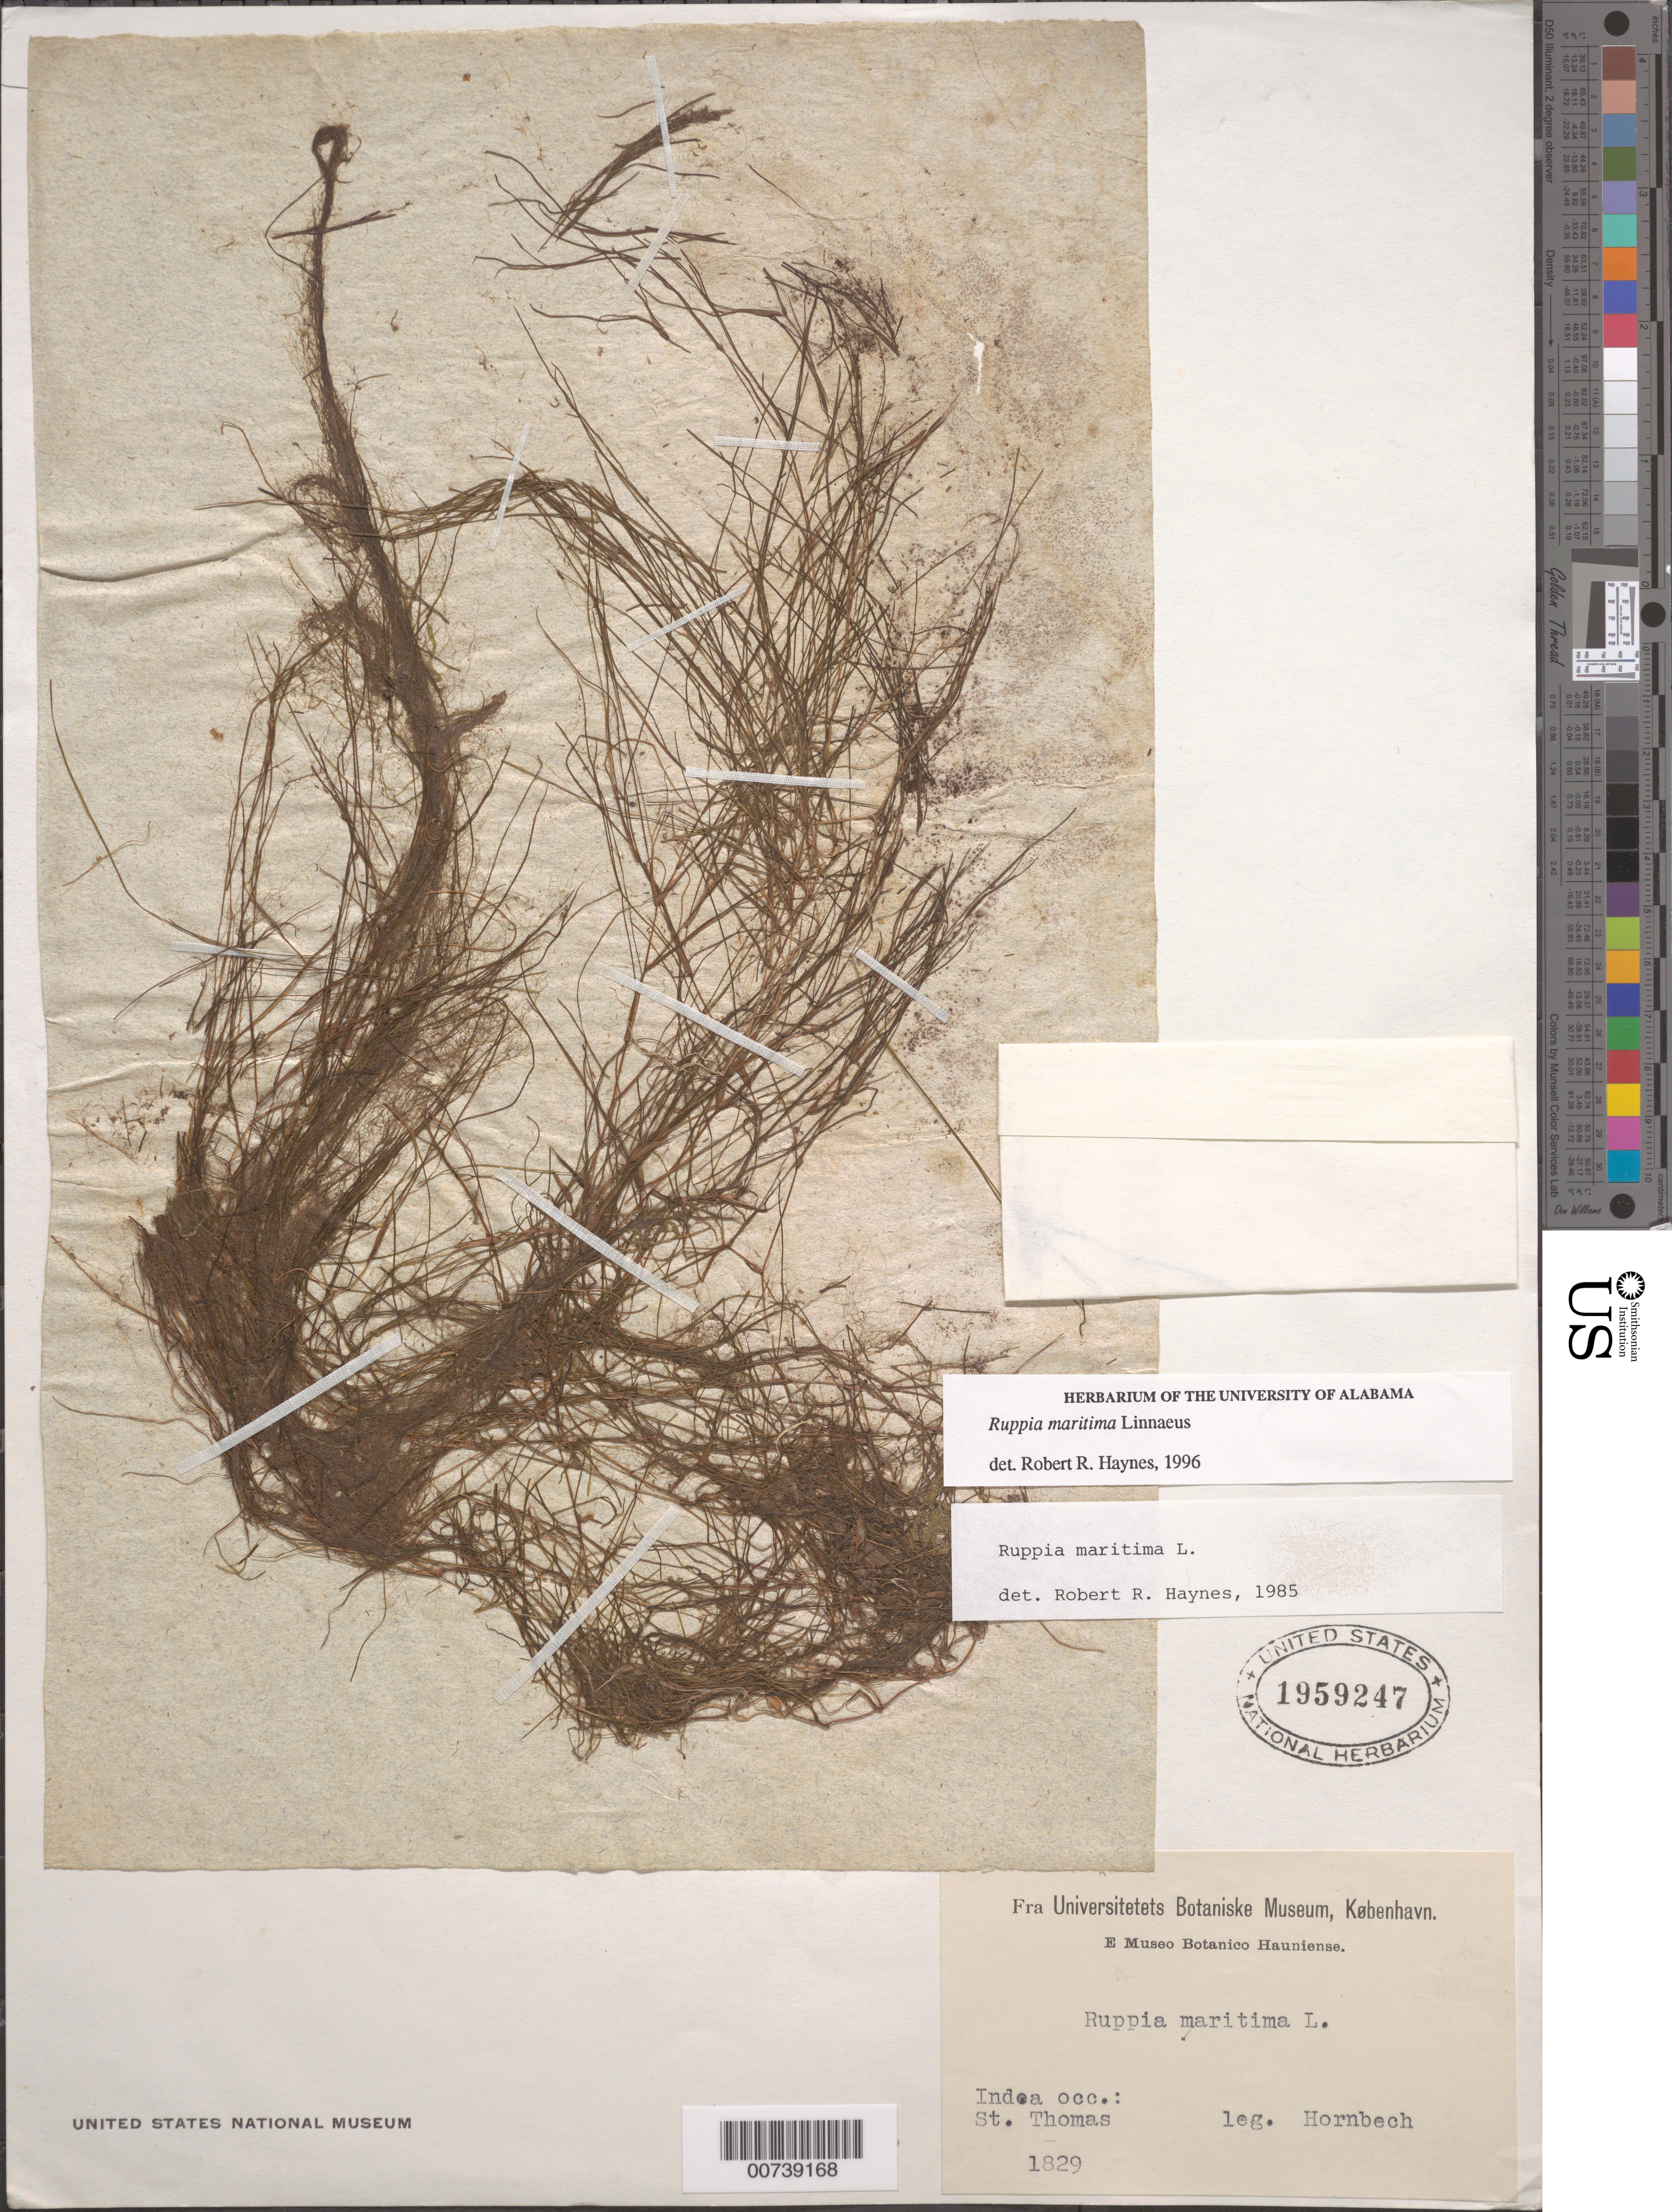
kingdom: Plantae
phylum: Tracheophyta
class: Liliopsida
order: Alismatales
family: Ruppiaceae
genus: Ruppia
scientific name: Ruppia maritima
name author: L.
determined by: Haynes, R. R.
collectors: -. Hombeck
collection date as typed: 1829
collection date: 1829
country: U.S. Virgin Islands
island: St. Thomas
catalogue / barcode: US 1959247